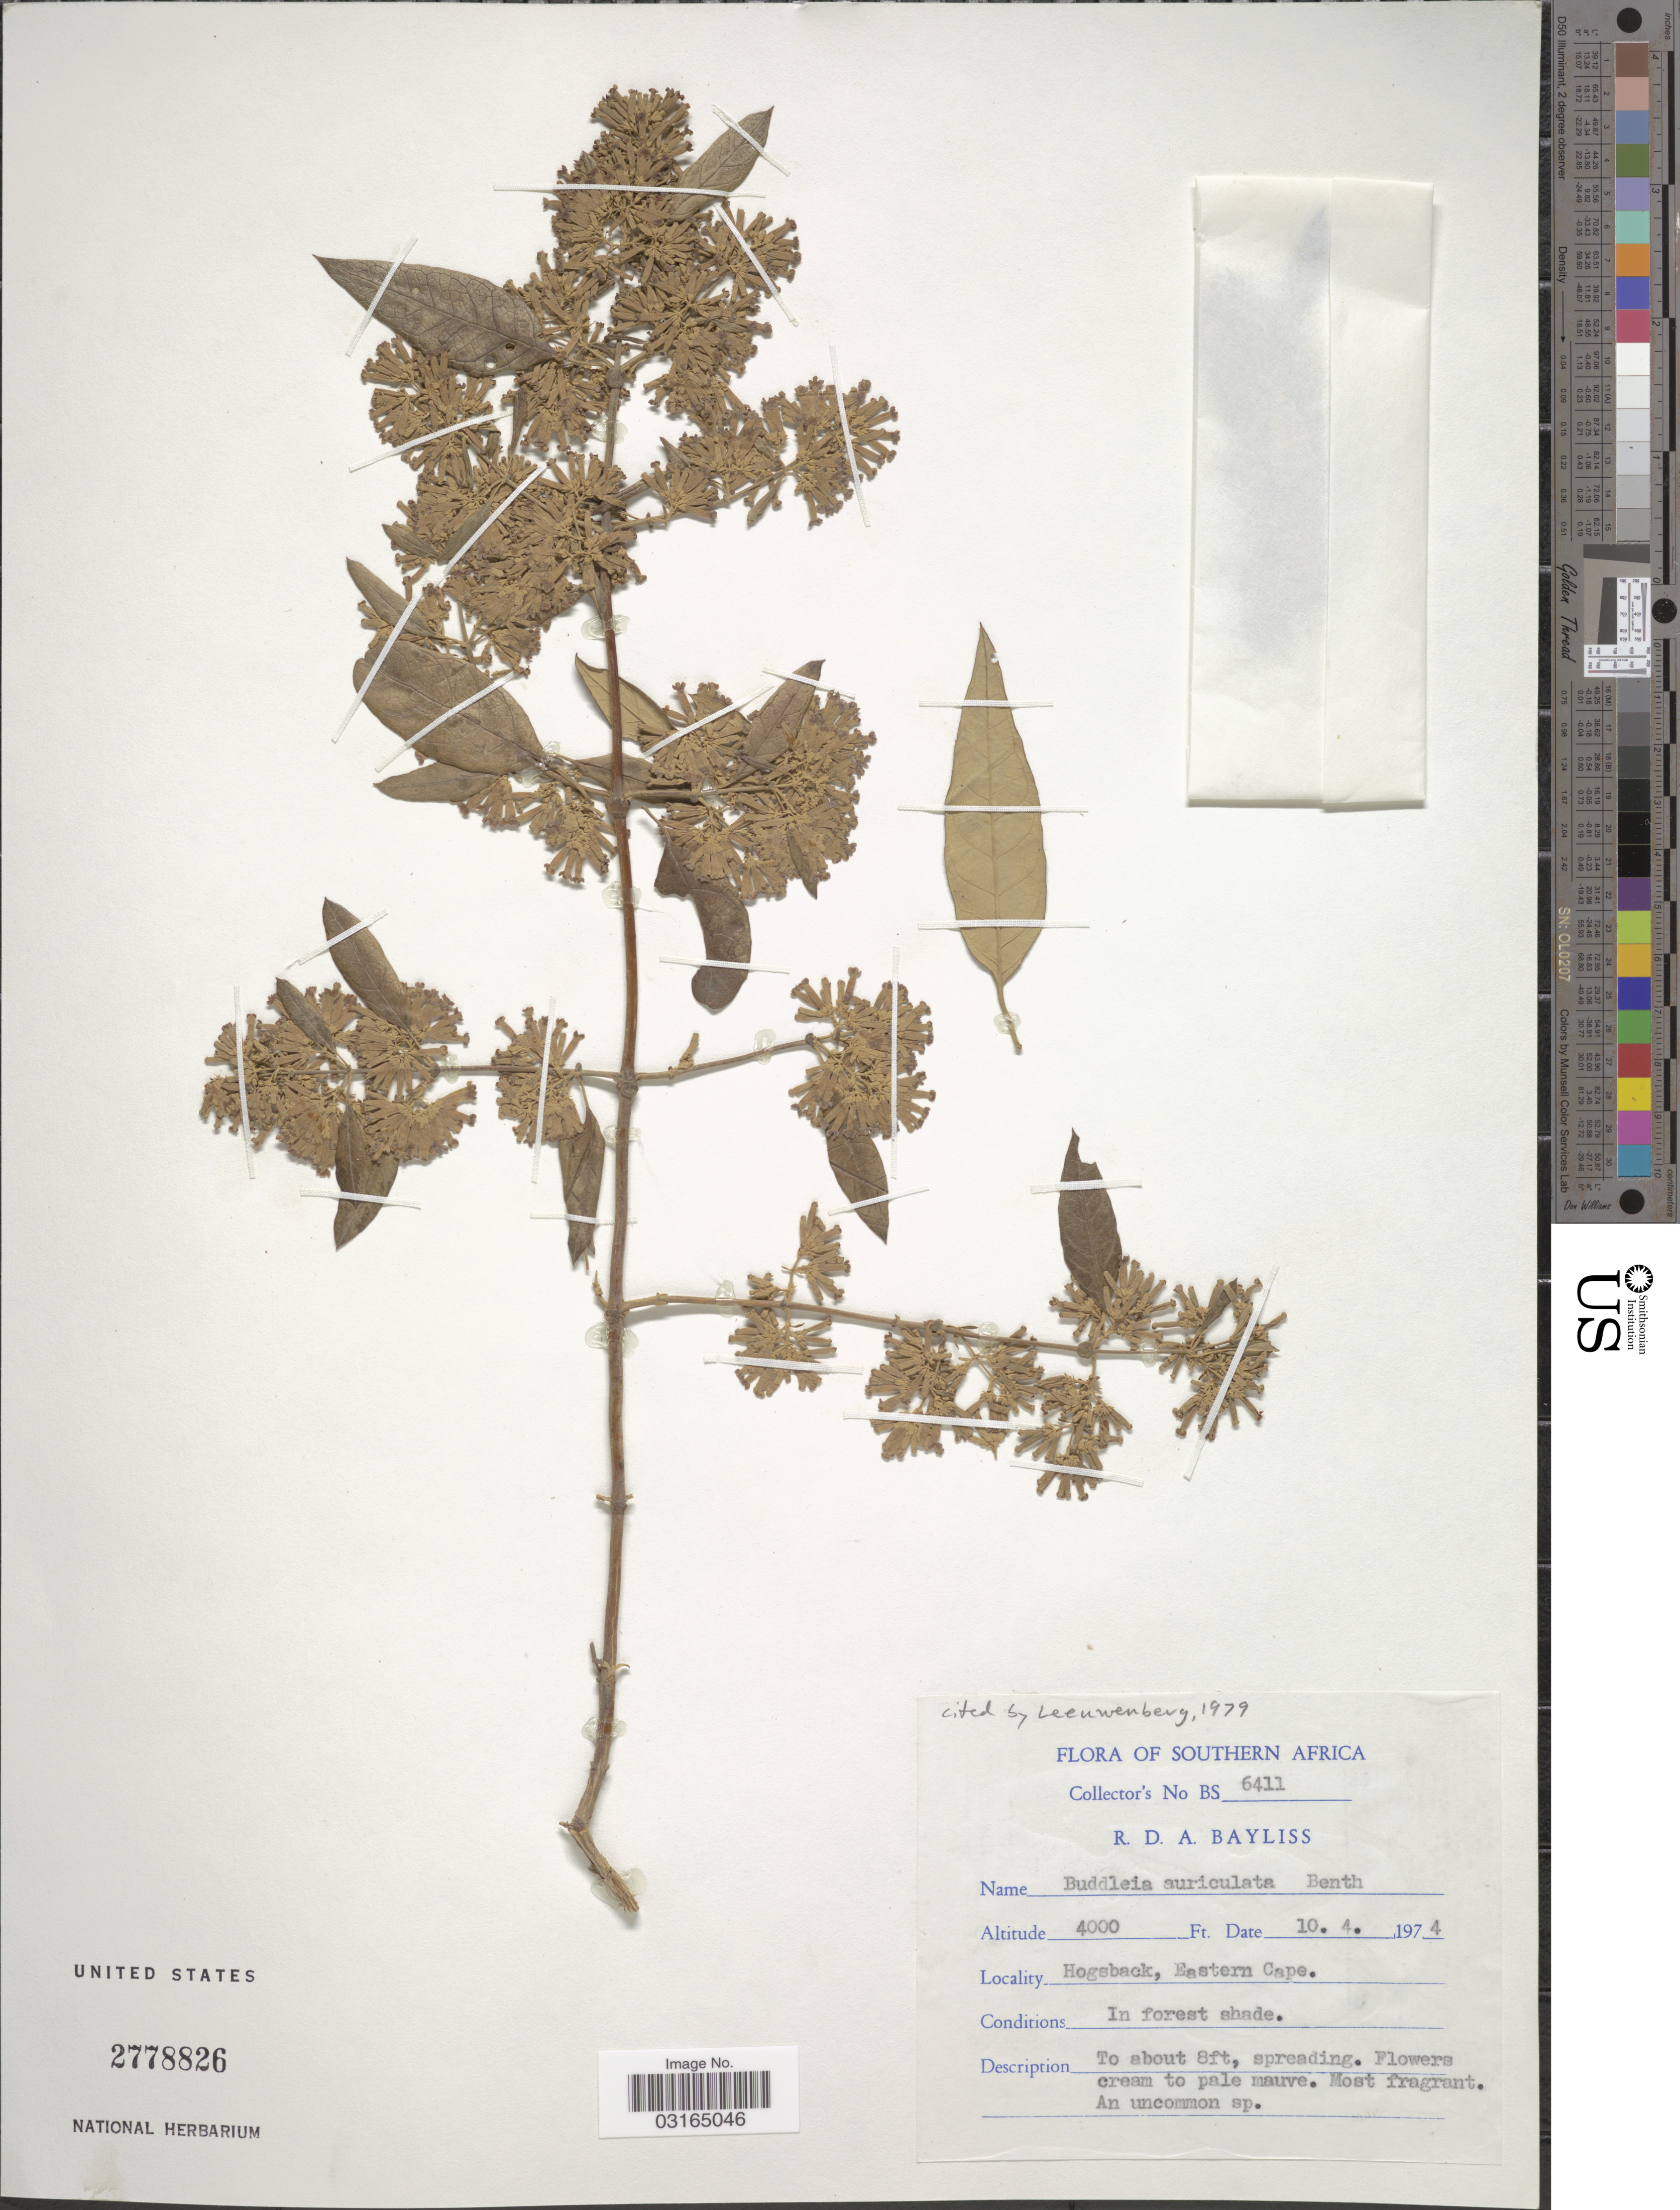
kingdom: Plantae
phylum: Tracheophyta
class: Magnoliopsida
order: Lamiales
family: Scrophulariaceae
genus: Buddleja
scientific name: Buddleja auriculata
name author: Benth.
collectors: R. Bayliss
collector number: BS 6411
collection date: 1974-04-10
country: South Africa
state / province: Eastern Cape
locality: Hogsback.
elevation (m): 1219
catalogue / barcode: US 2778826